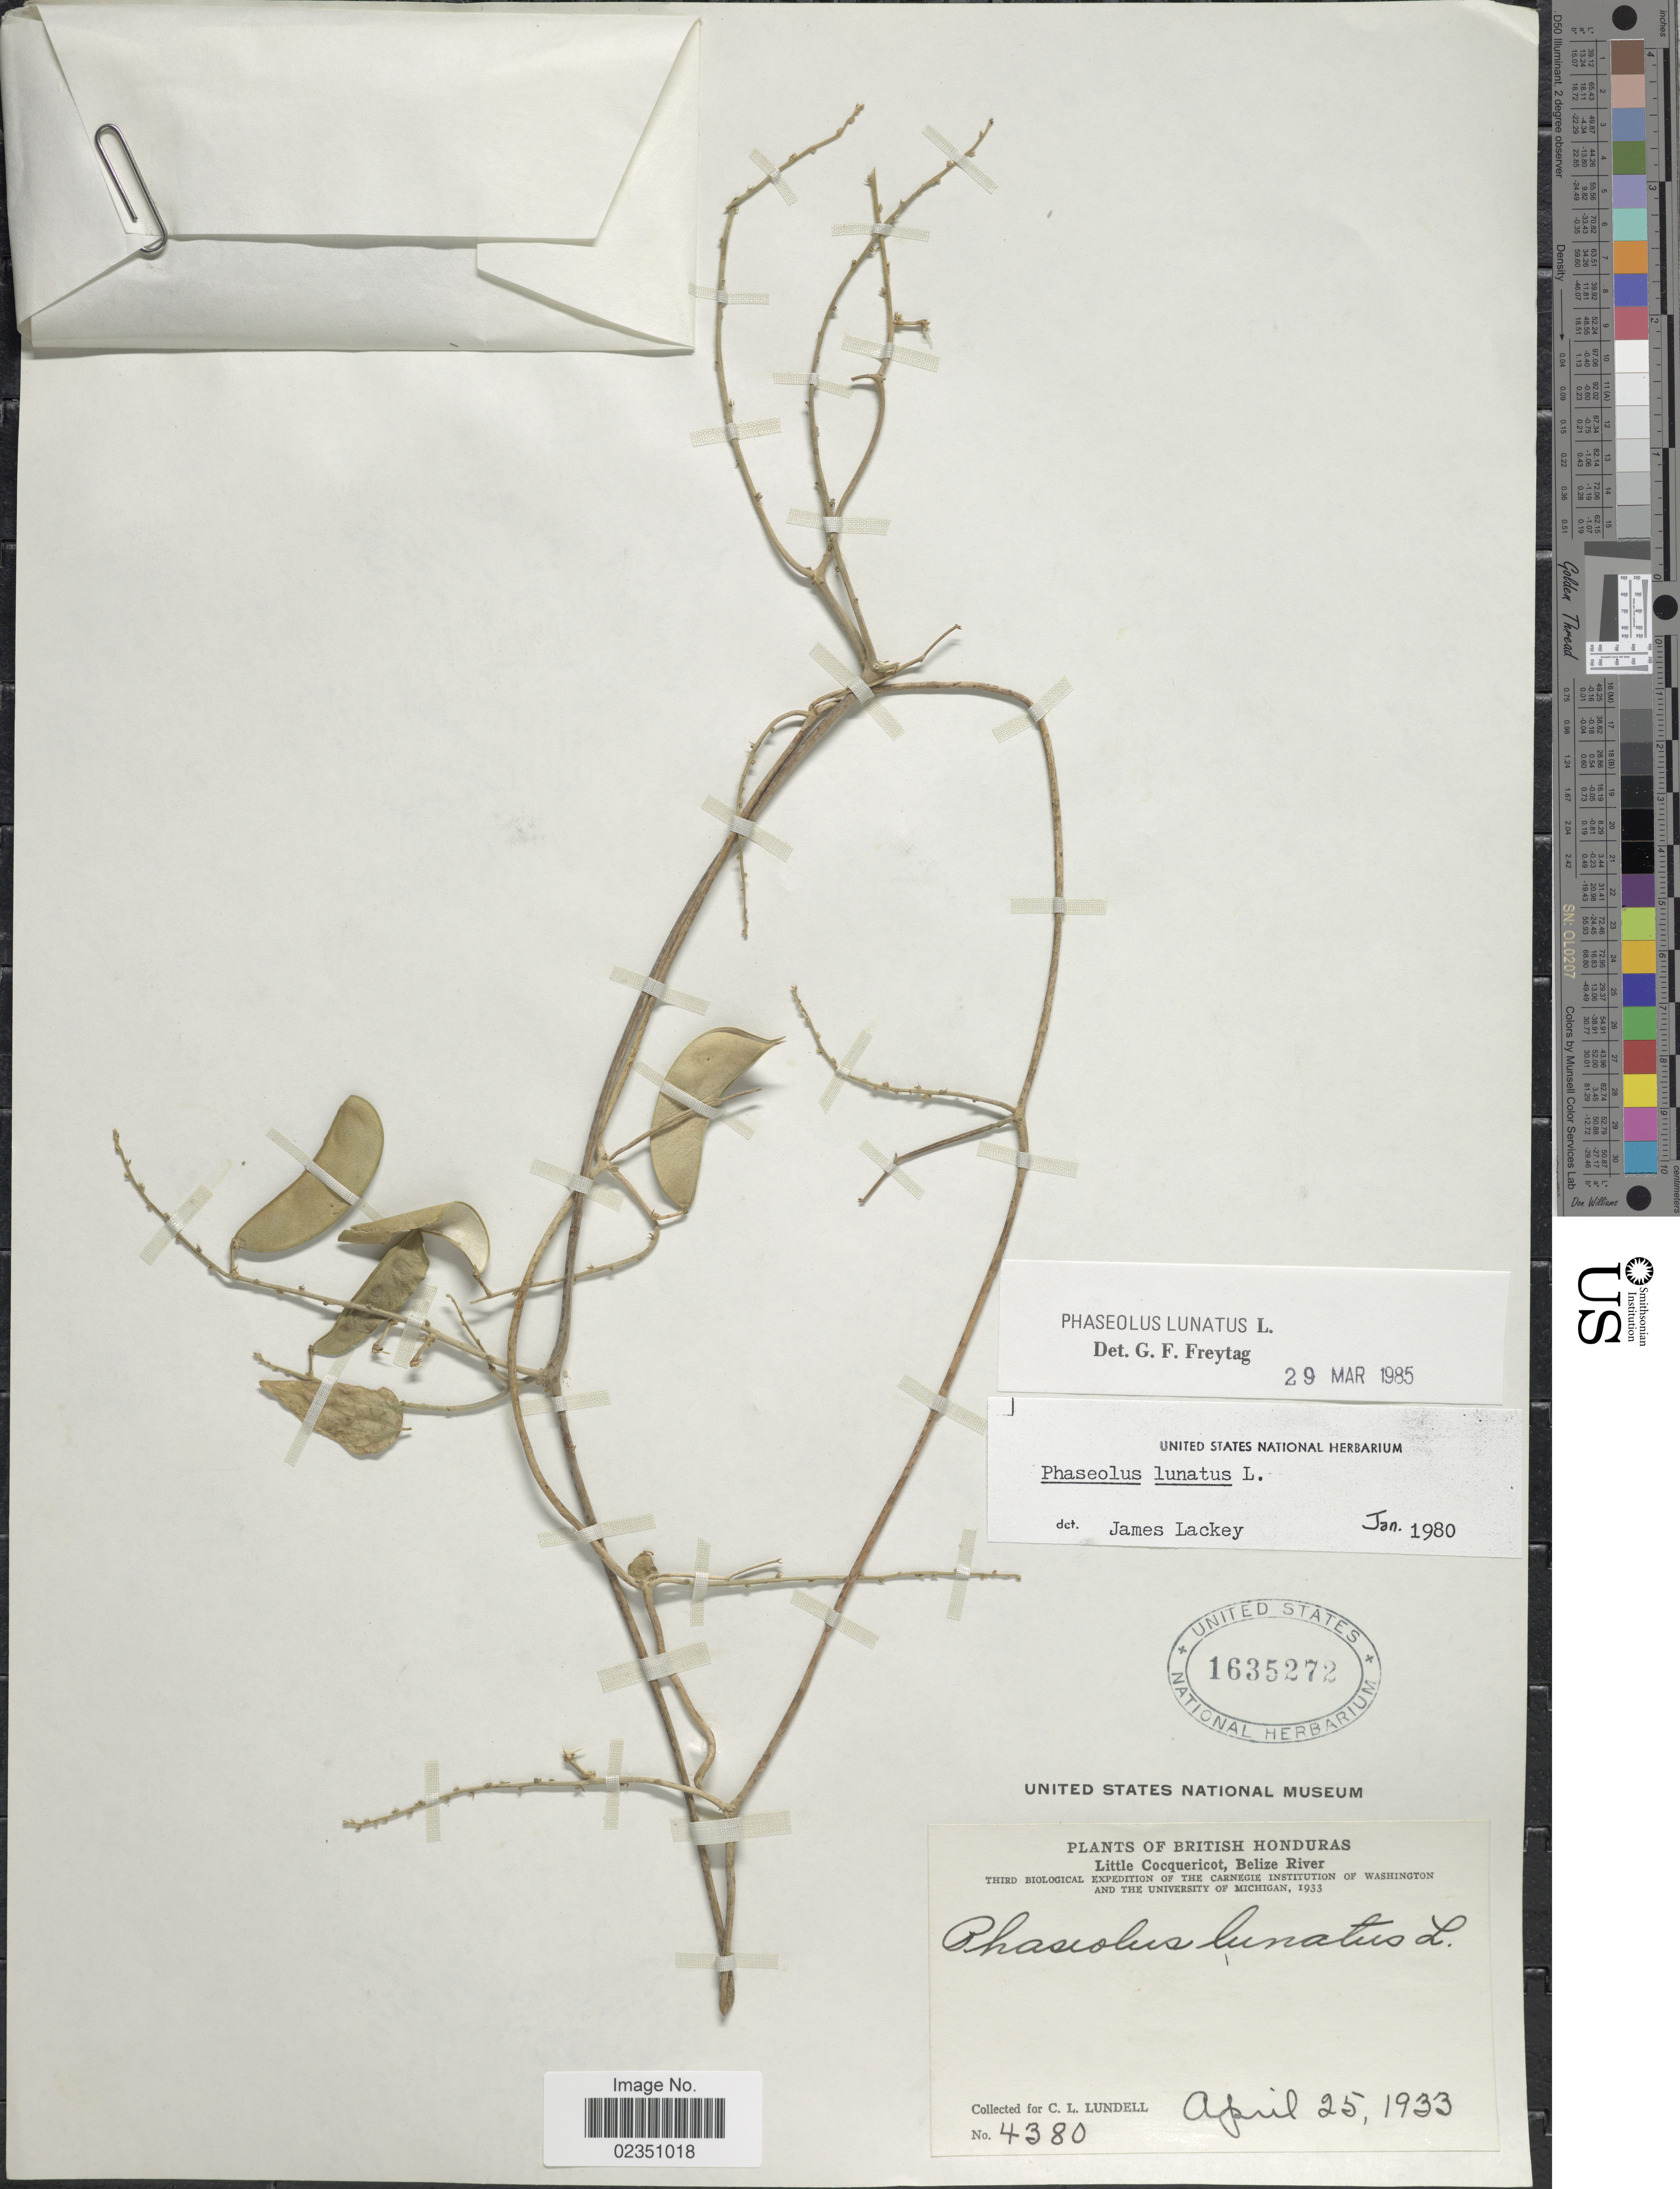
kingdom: Plantae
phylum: Tracheophyta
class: Magnoliopsida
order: Fabales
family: Fabaceae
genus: Phaseolus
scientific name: Phaseolus lunatus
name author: L.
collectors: C. L. Lundell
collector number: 4380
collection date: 1933-04-25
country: Belize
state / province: Belize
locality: British Honduras, Little Cocquericot, Belize River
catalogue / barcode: US 1635272